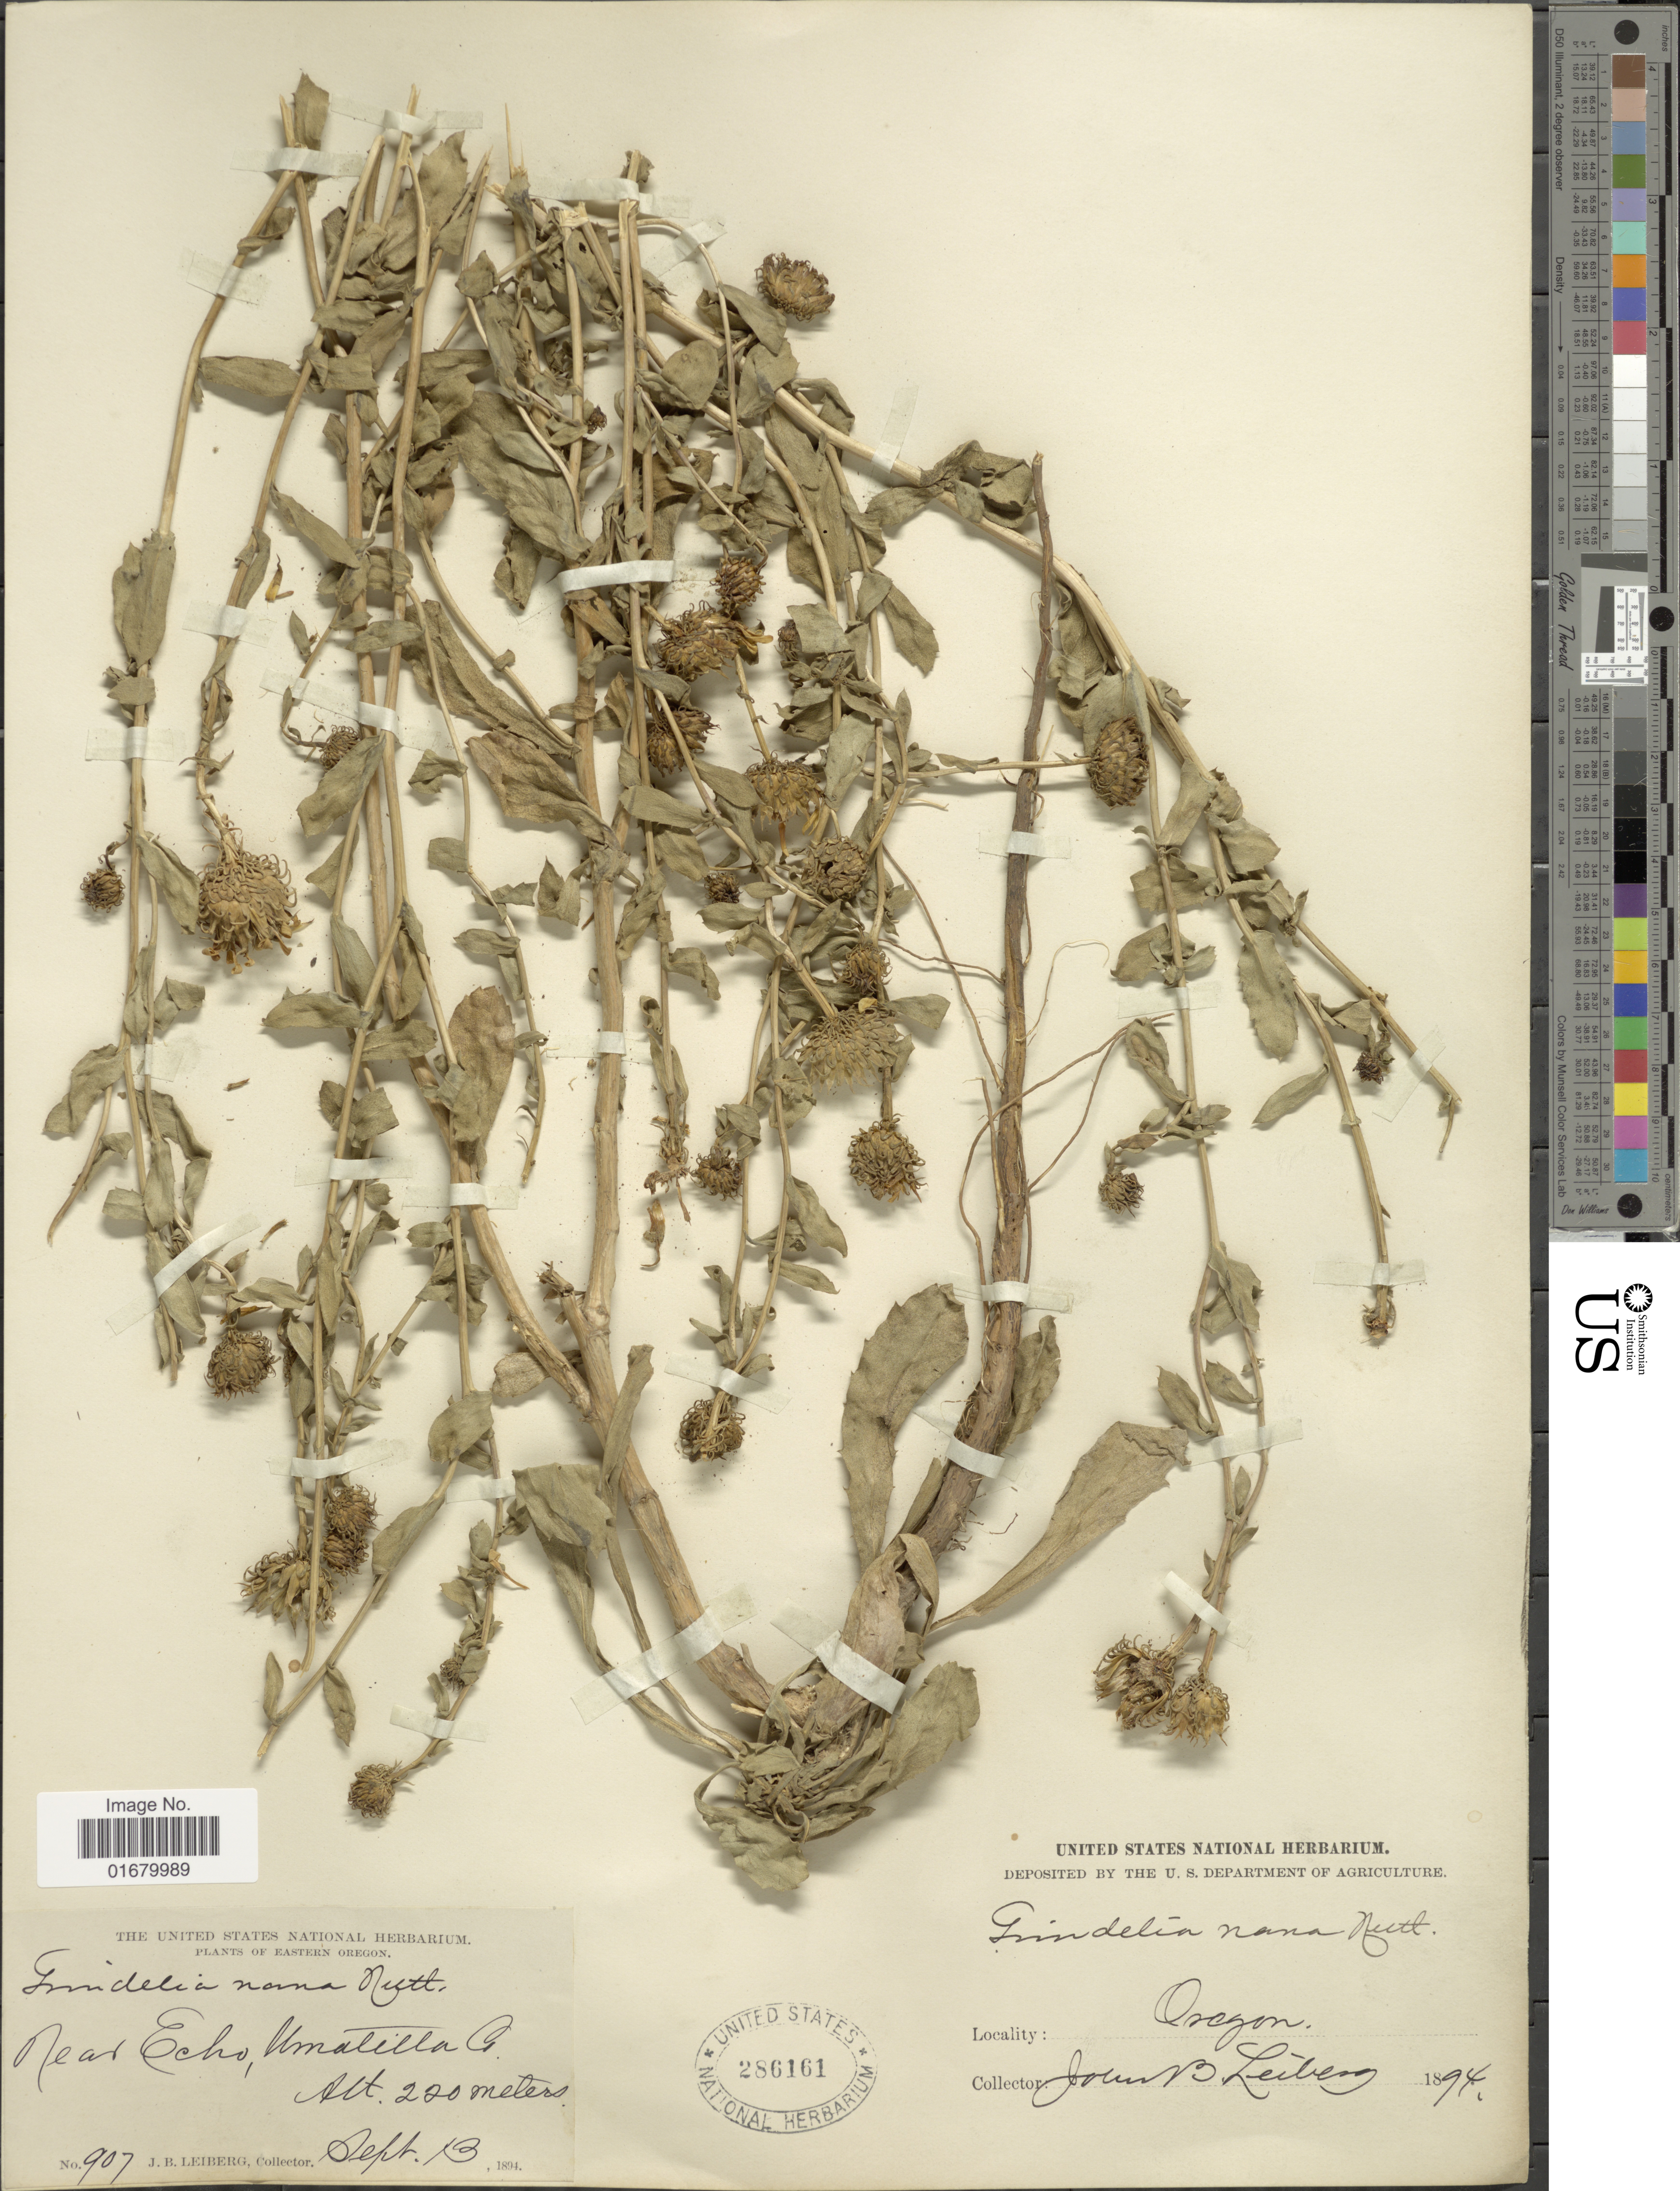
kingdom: Plantae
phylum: Tracheophyta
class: Magnoliopsida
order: Asterales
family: Asteraceae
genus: Grindelia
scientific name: Grindelia nana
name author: Nutt.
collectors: J. B. Leiberg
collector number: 907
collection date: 1894-09-13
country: United States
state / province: Oregon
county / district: Umatilla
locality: Eastern Oregon, near Echo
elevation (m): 220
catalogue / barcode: US 286161